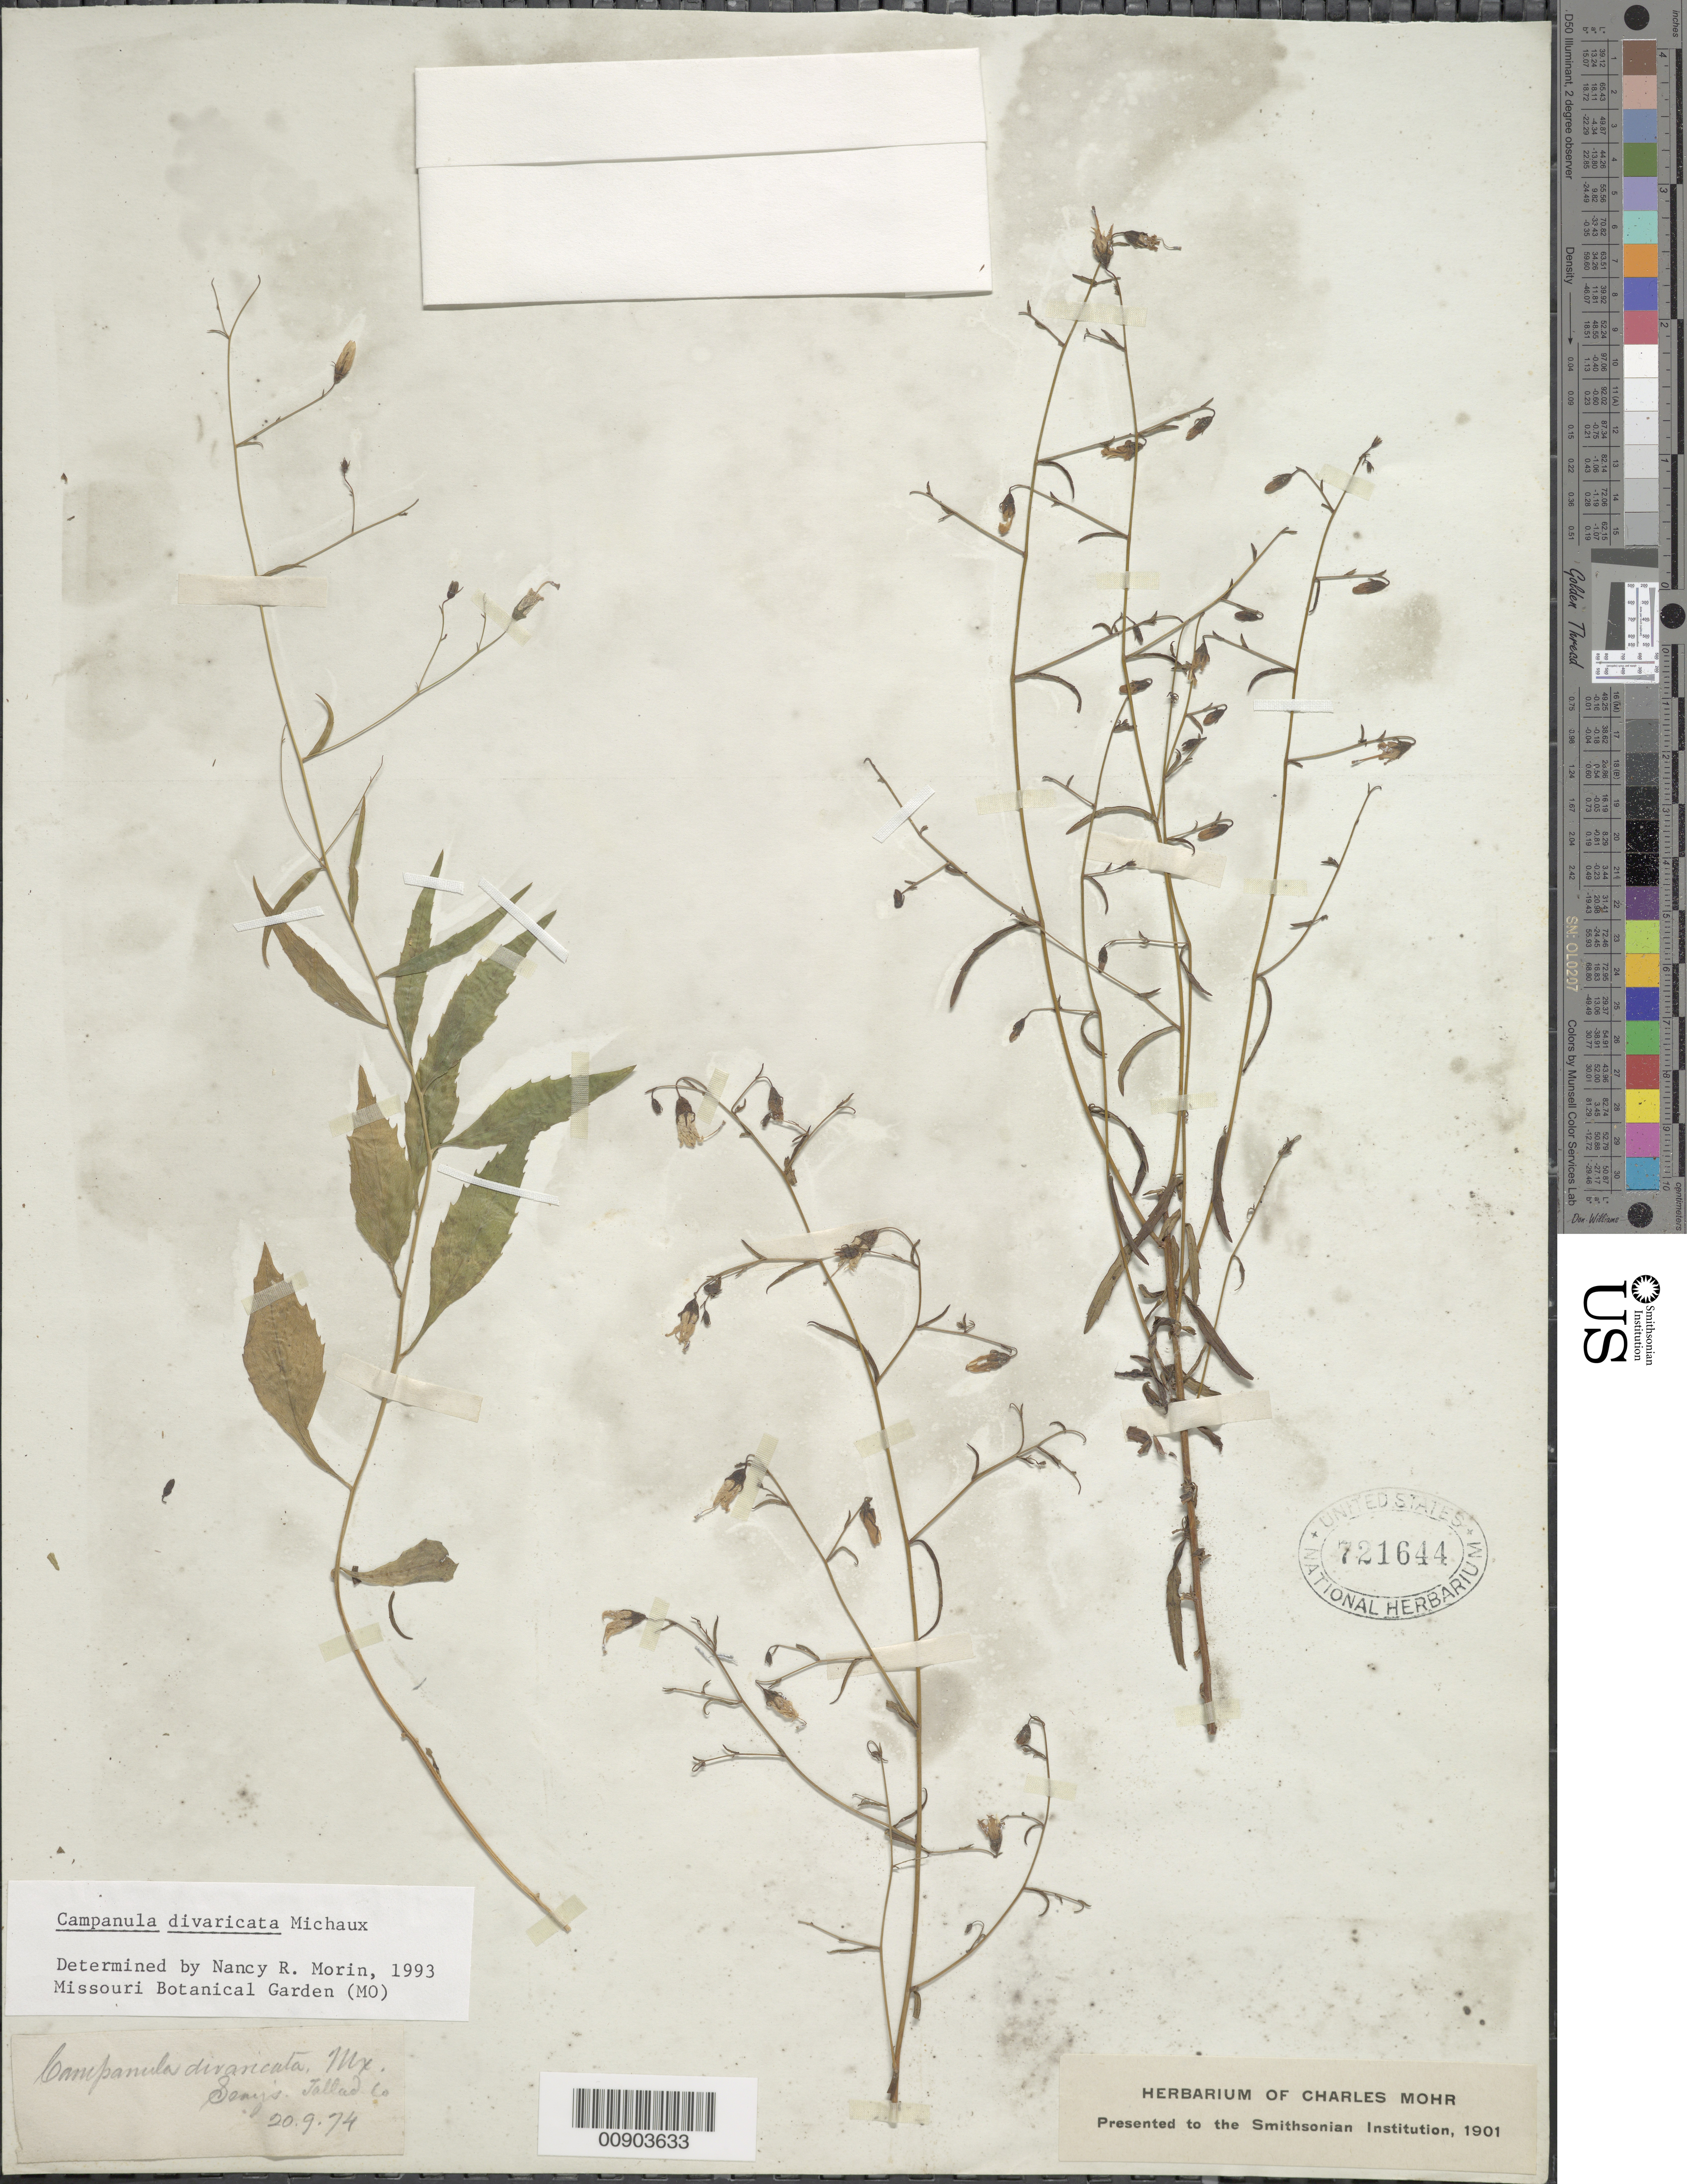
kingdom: Plantae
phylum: Tracheophyta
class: Magnoliopsida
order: Asterales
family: Campanulaceae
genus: Campanula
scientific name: Campanula divaricata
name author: Michx.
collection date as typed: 20.9.74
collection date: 1874-09-20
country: United States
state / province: Alabama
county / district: Talladega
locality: Seay's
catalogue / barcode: US 721644